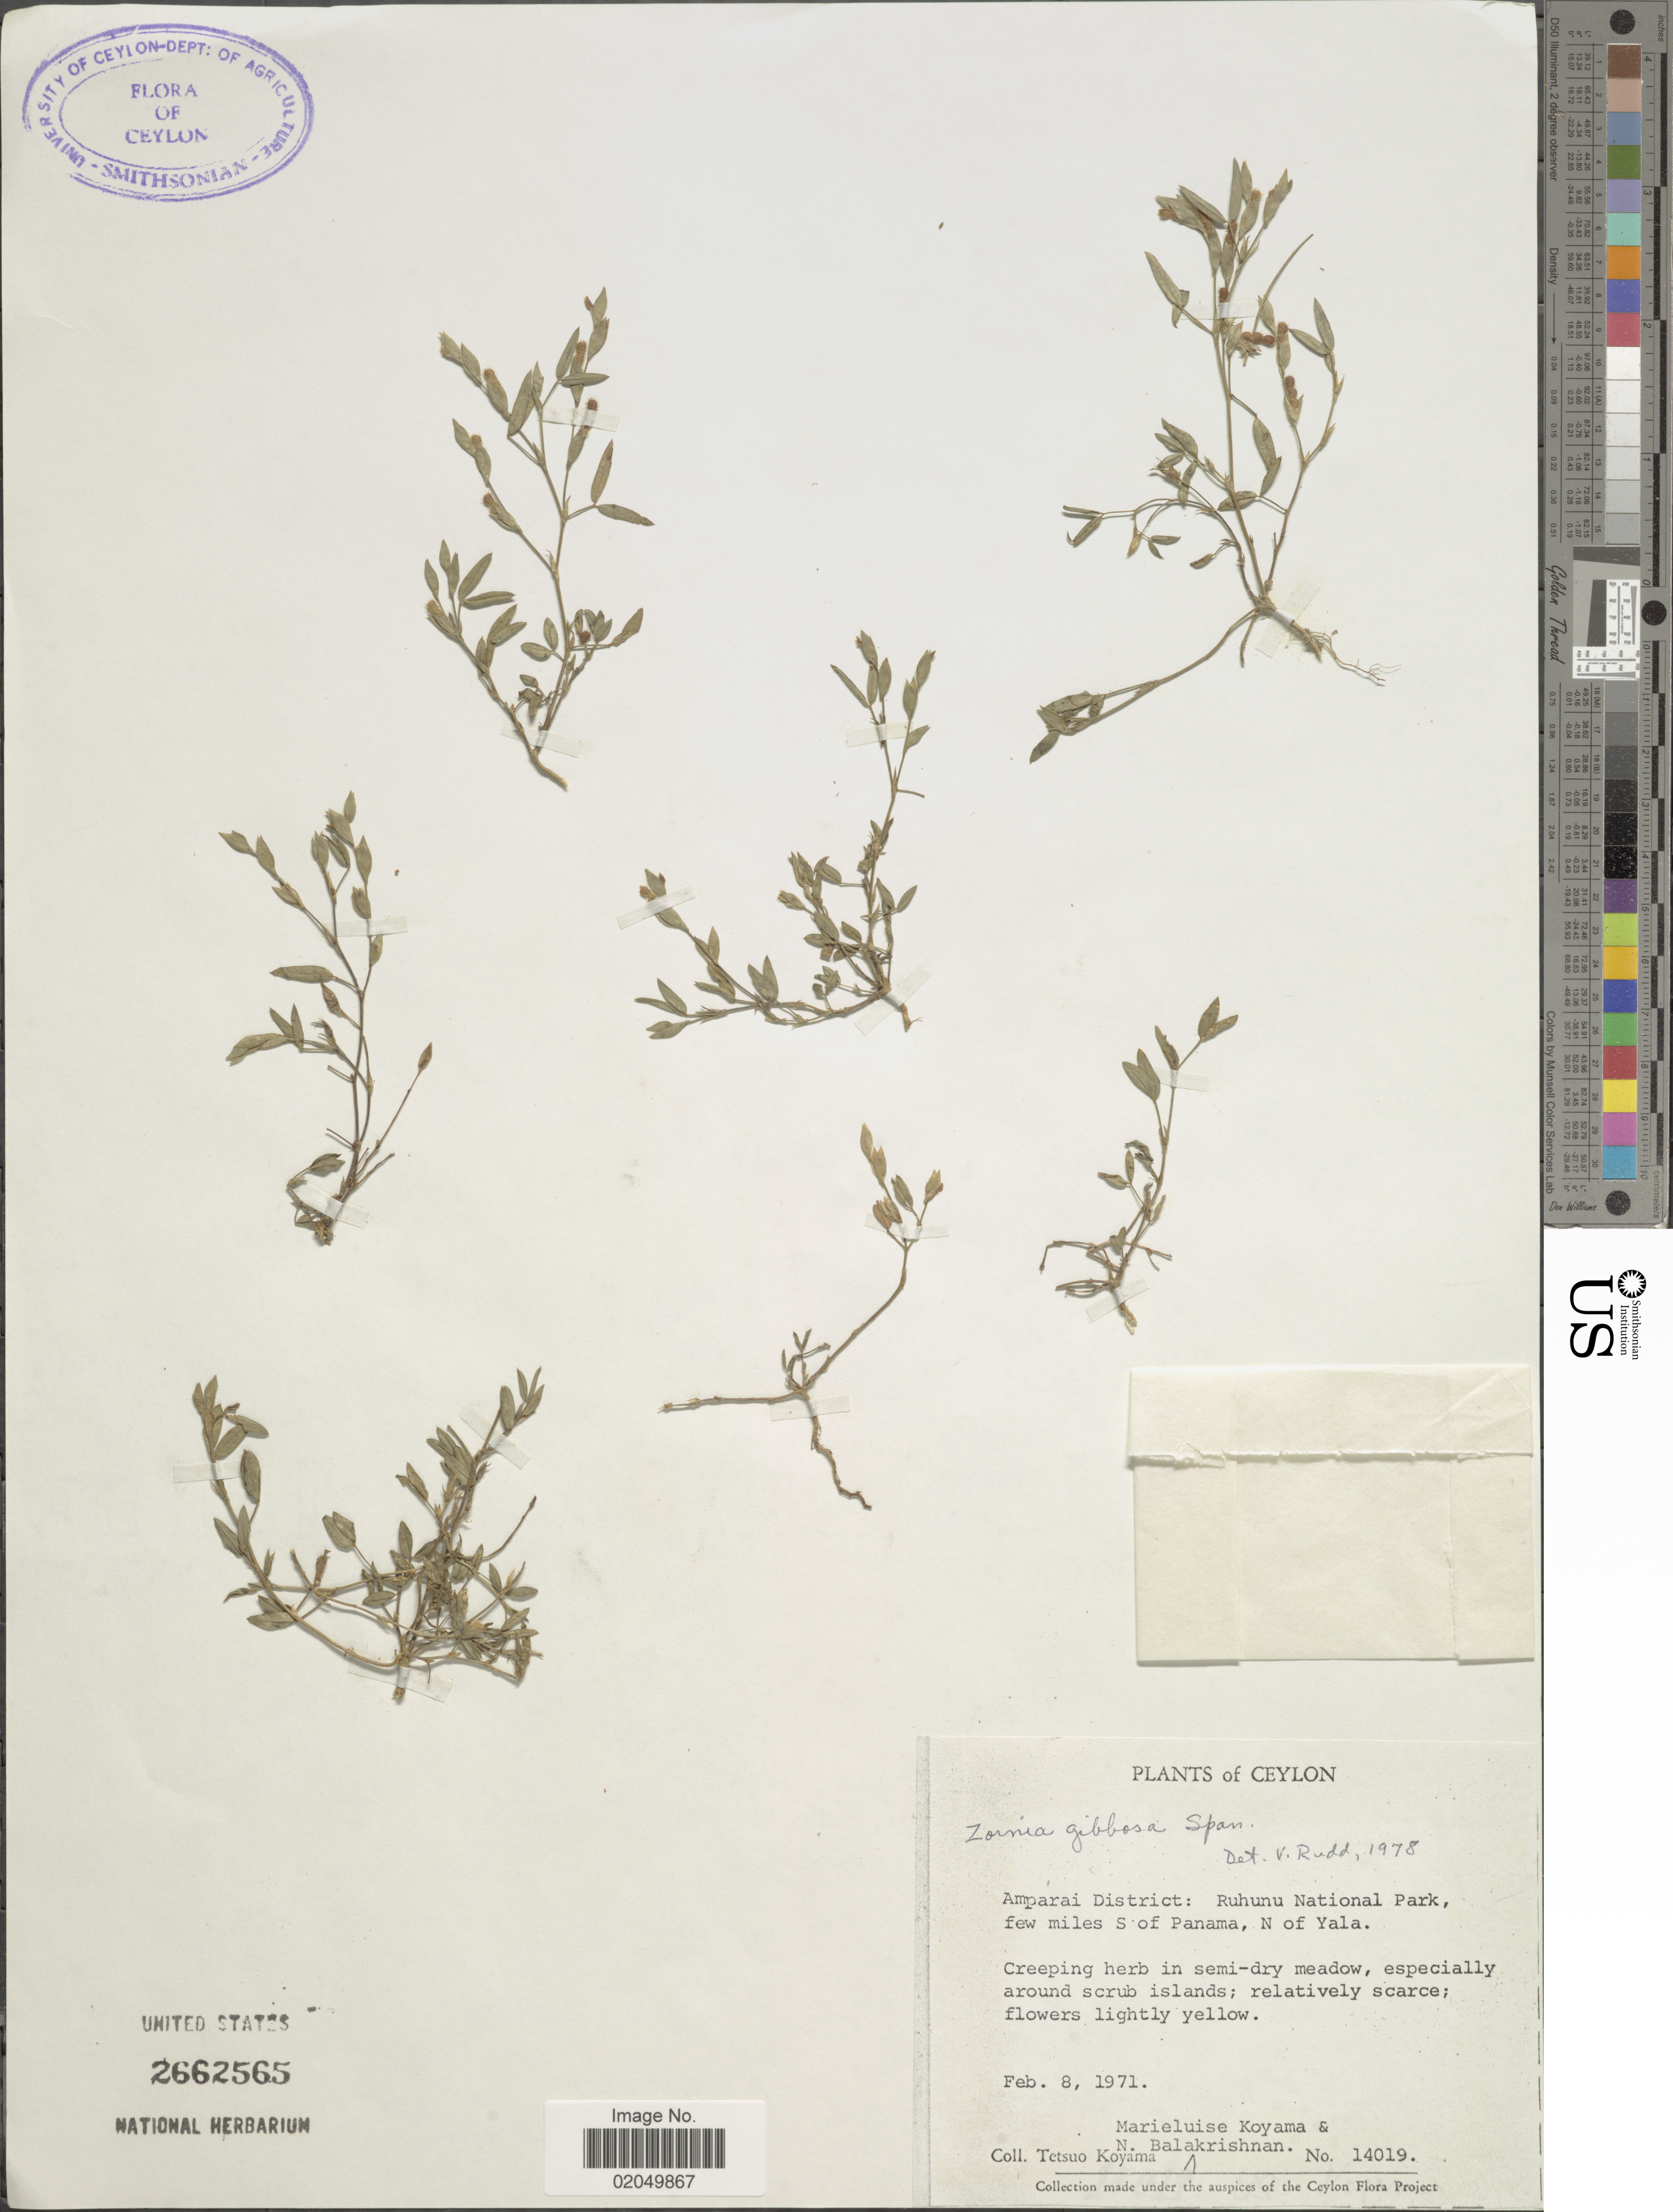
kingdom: Plantae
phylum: Tracheophyta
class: Magnoliopsida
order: Fabales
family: Fabaceae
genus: Zornia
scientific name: Zornia gibbosa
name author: Spanoghe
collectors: M. Koyama & N. Balakrishnan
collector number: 14019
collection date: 1971-02-08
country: Sri Lanka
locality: Ceylon, Amparai District, Ruhuna National Park, few miles S of Panama, N of Yala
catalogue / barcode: US 2662565